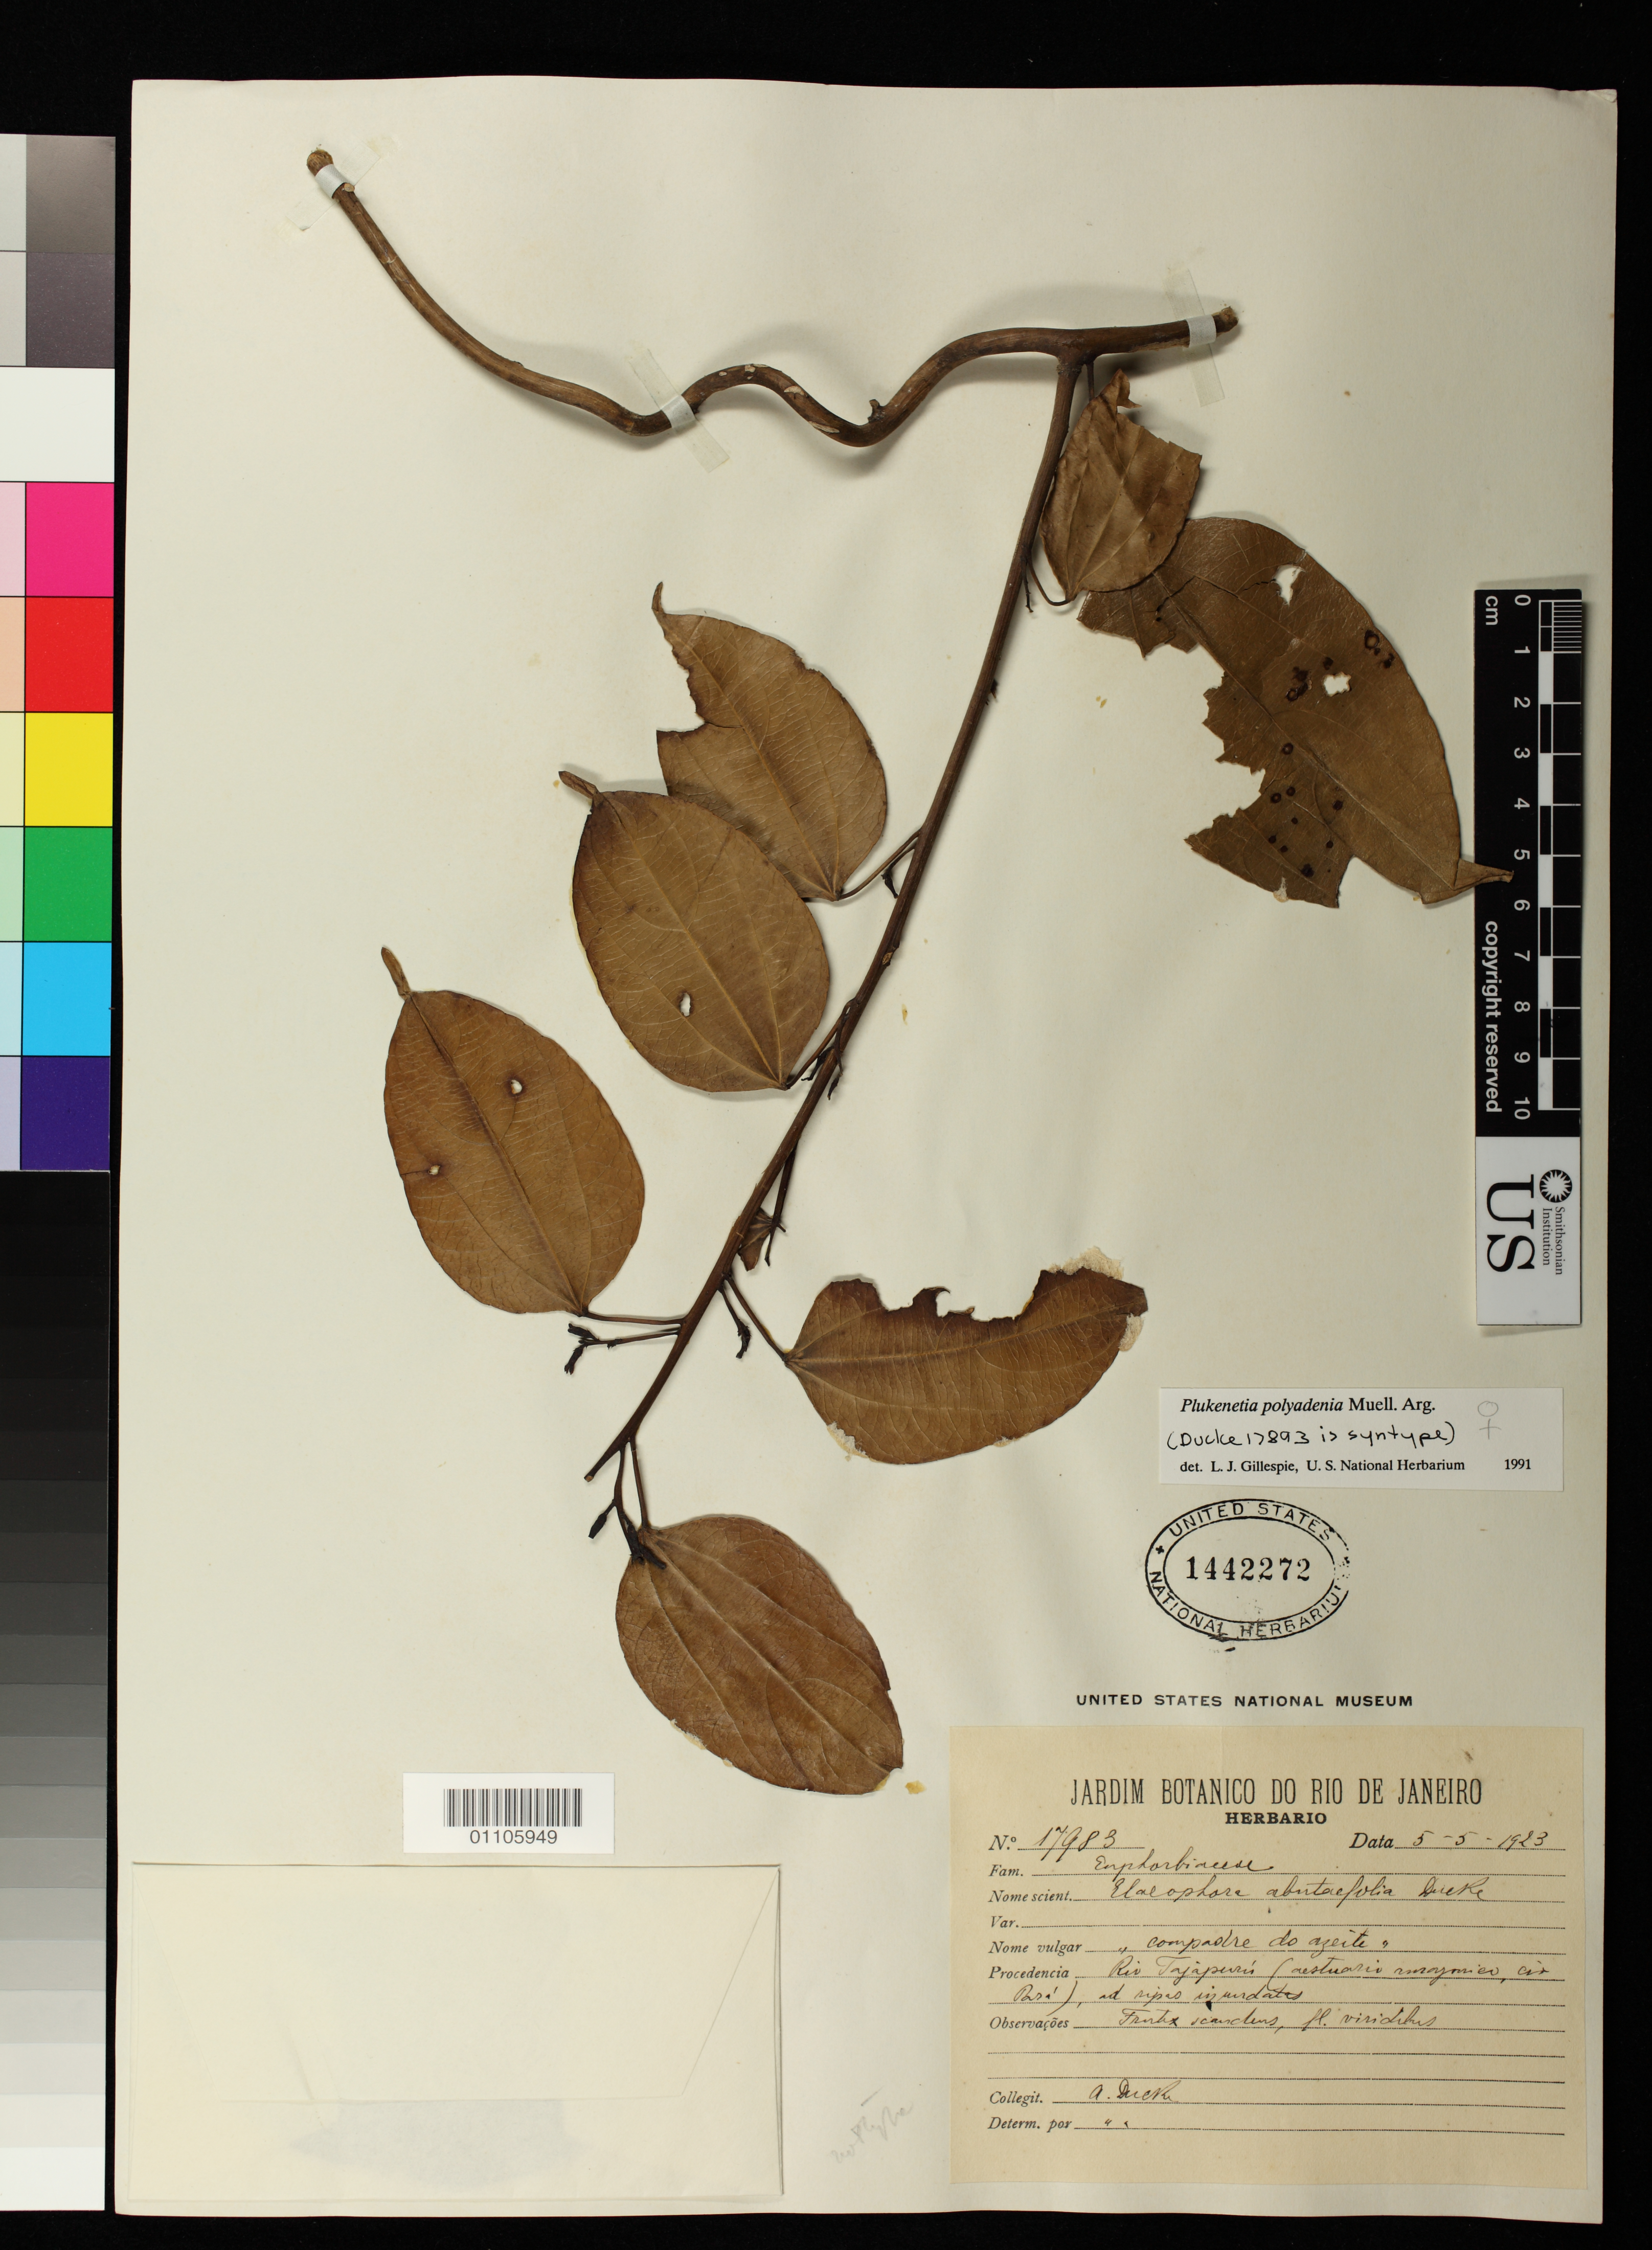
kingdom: Plantae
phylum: Tracheophyta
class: Magnoliopsida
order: Malpighiales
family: Euphorbiaceae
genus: Elaeophora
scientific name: Elaeophora abutifolia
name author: Ducke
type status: Possible Syntype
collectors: A. Ducke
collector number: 17983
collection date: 1923-05-05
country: Brazil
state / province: Pará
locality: Rio Tajapurú (aestuario amazonico, civ. Pará)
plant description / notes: Possibly one of the syntypes cited in the protologue as Ducke 17893; this specimen is (mis?) numbered 17983 but matches data on labels of Ducke 17893 at P & RB.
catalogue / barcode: US 1442272